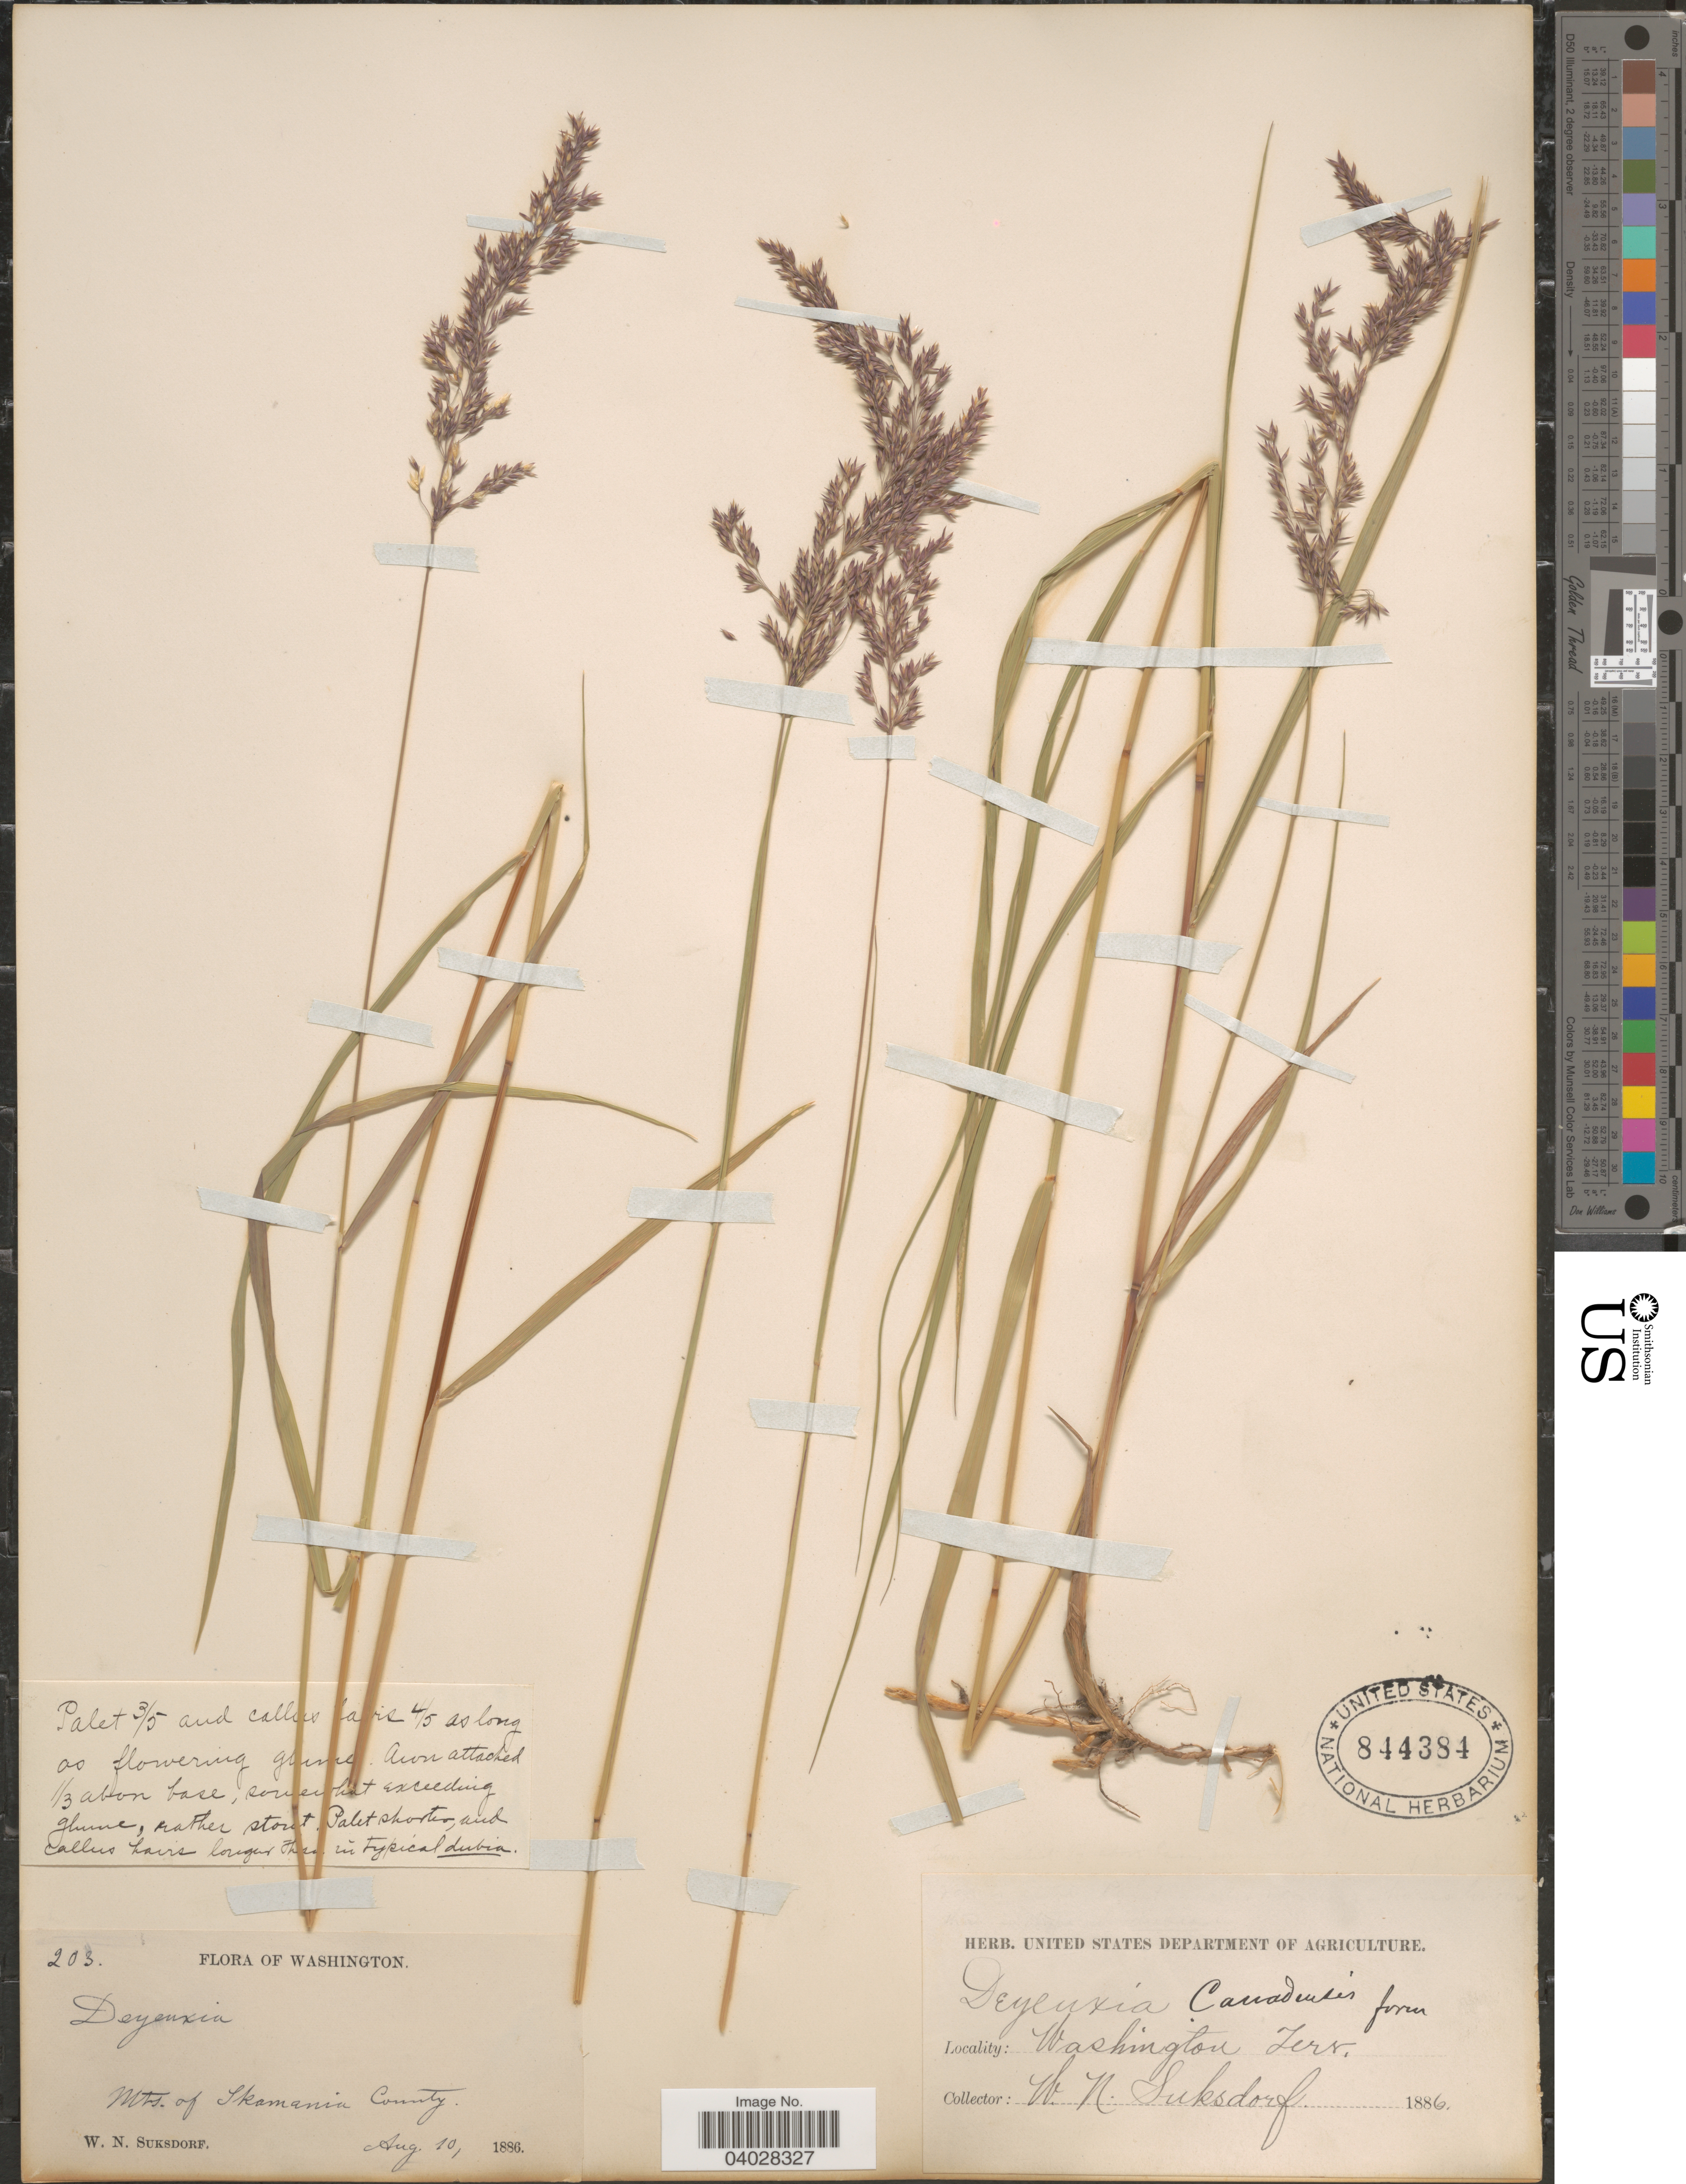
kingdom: Plantae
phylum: Tracheophyta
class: Liliopsida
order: Poales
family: Poaceae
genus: Calamagrostis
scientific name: Calamagrostis canadensis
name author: (Michx.) P. Beauv.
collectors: W. N. Suksdorf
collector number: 203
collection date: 1886-08-10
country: United States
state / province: Washington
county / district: Skamania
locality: Mts. of Skamania County. Washington Terr.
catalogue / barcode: US 844384